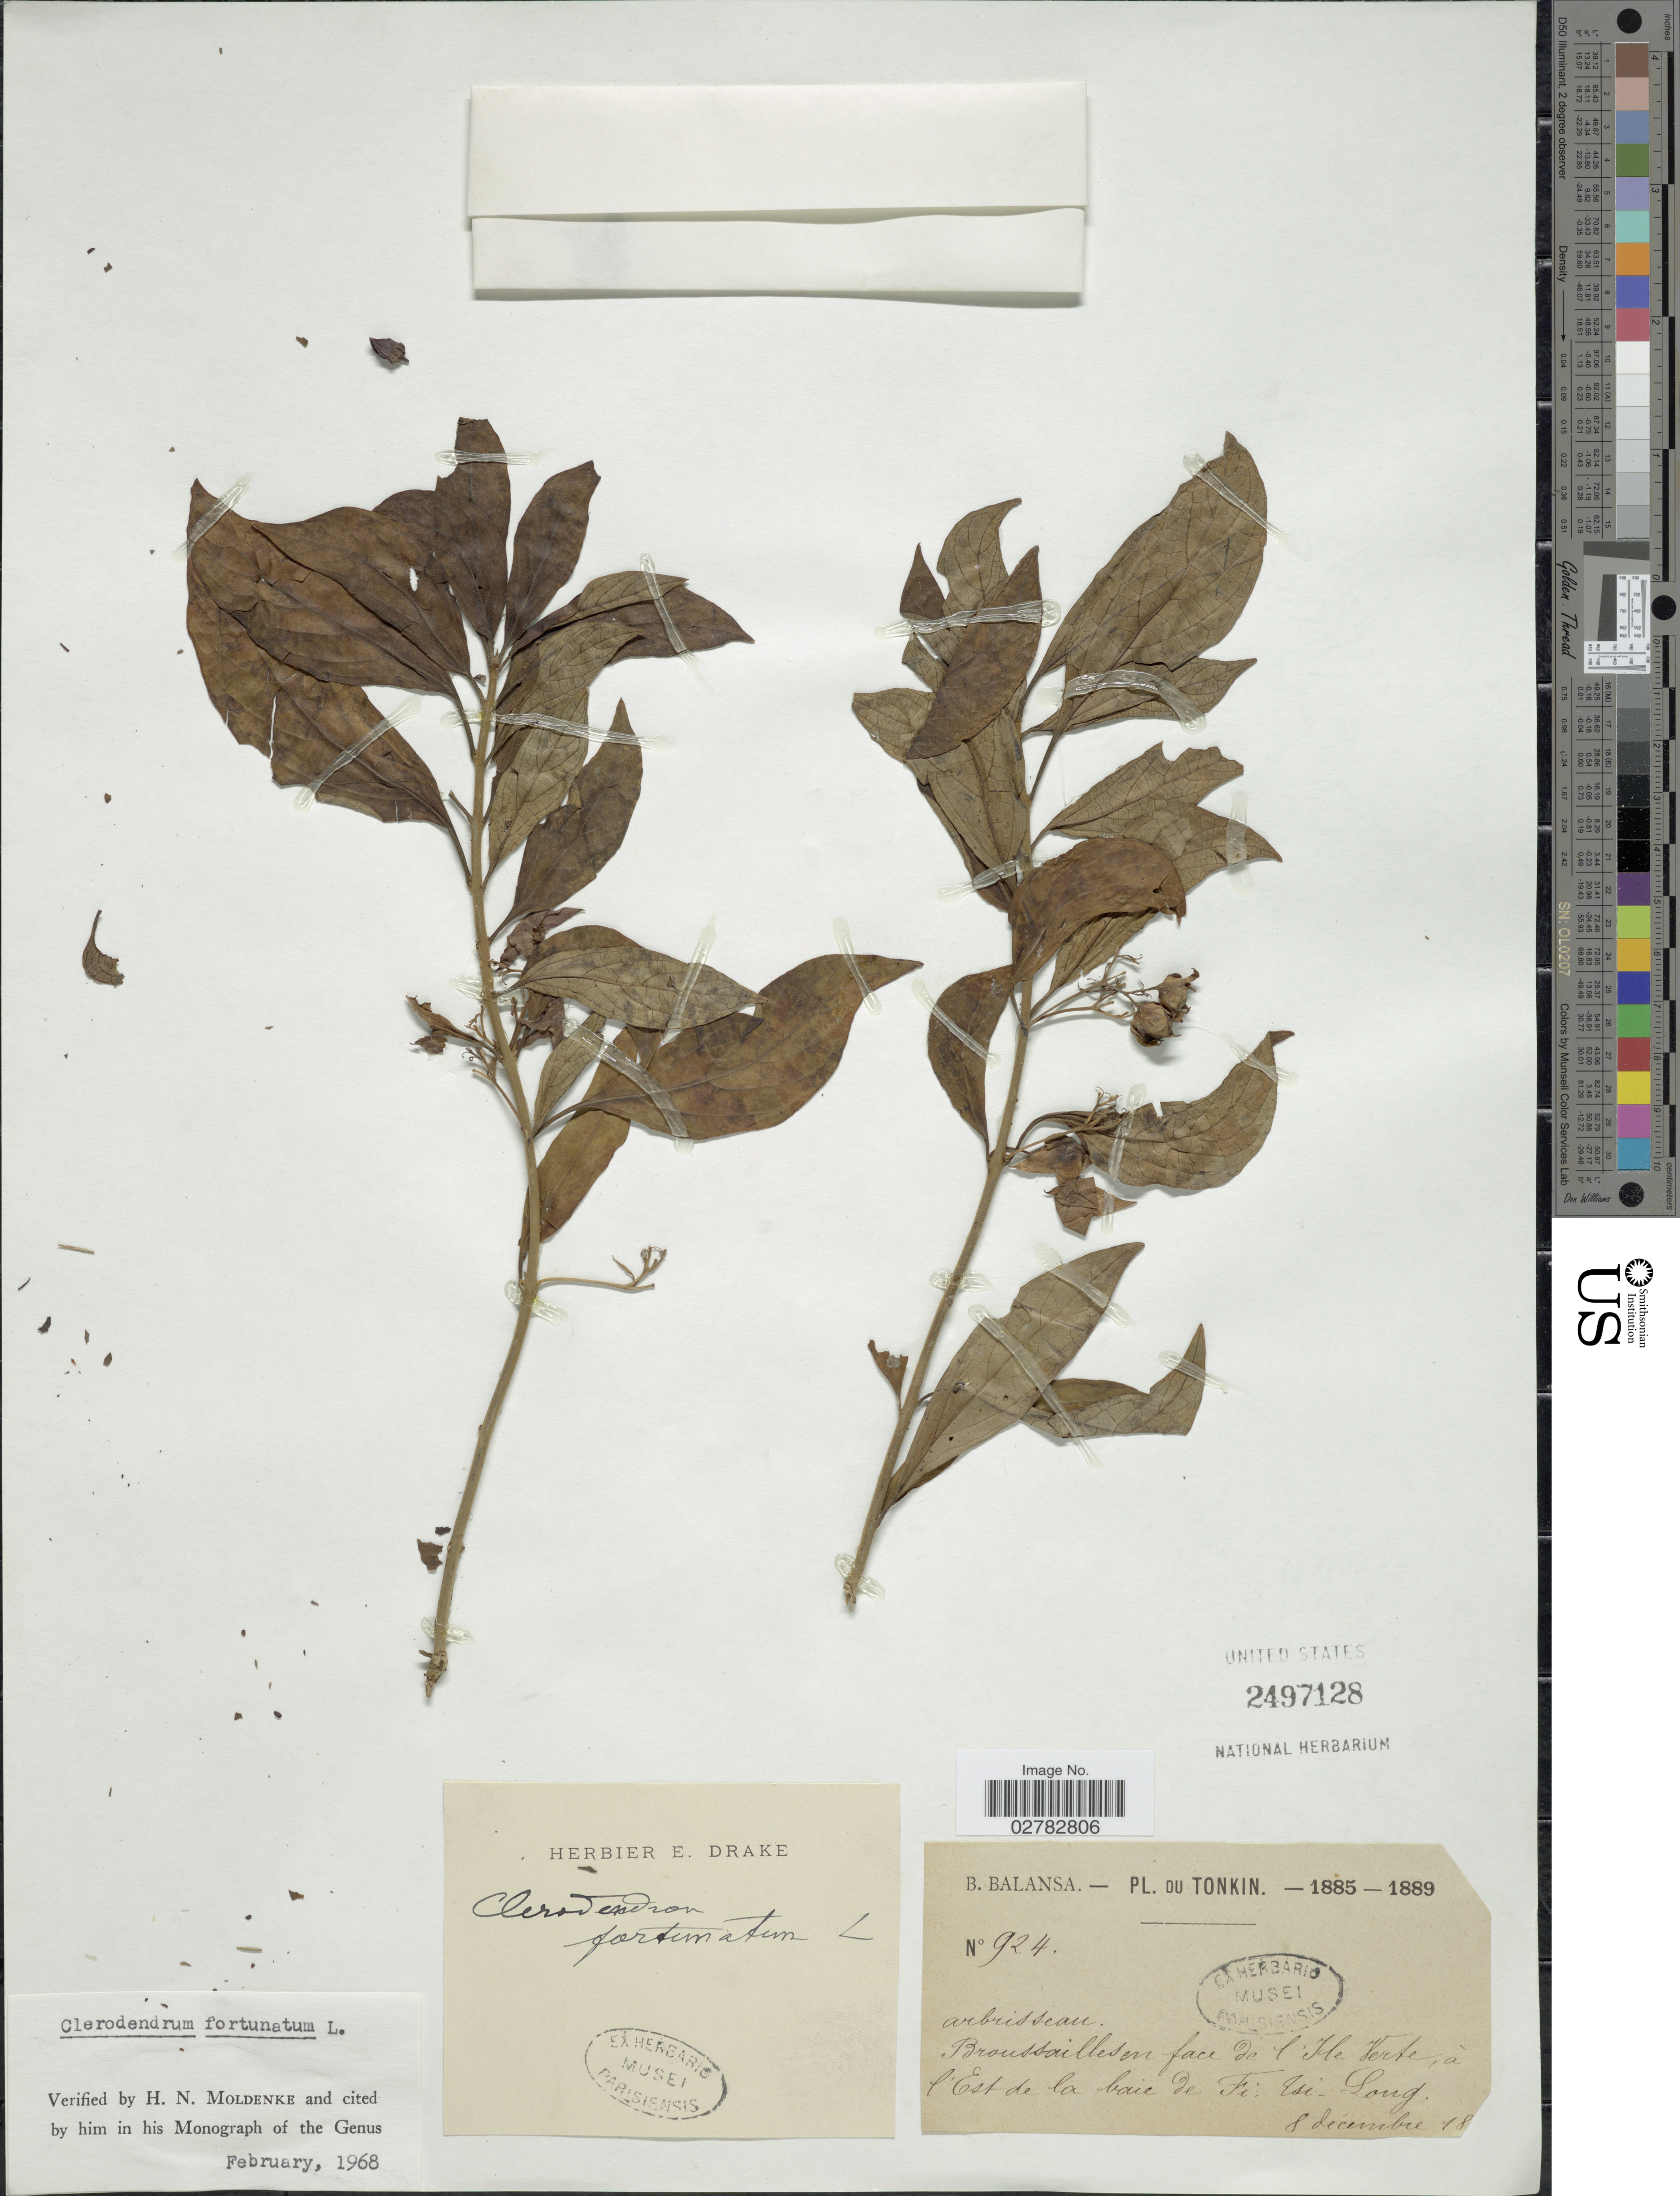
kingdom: Plantae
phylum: Tracheophyta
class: Magnoliopsida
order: Lamiales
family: Lamiaceae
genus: Clerodendrum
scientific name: Clerodendrum fortunatum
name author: L.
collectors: B. Balansa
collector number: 924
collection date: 1885-12-08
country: Vietnam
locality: Pl. du Tonkin. Broussailles en face de l'Isle Verte, á l'Est de la baie de Fi-Tsi-Long.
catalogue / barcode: US 2497128